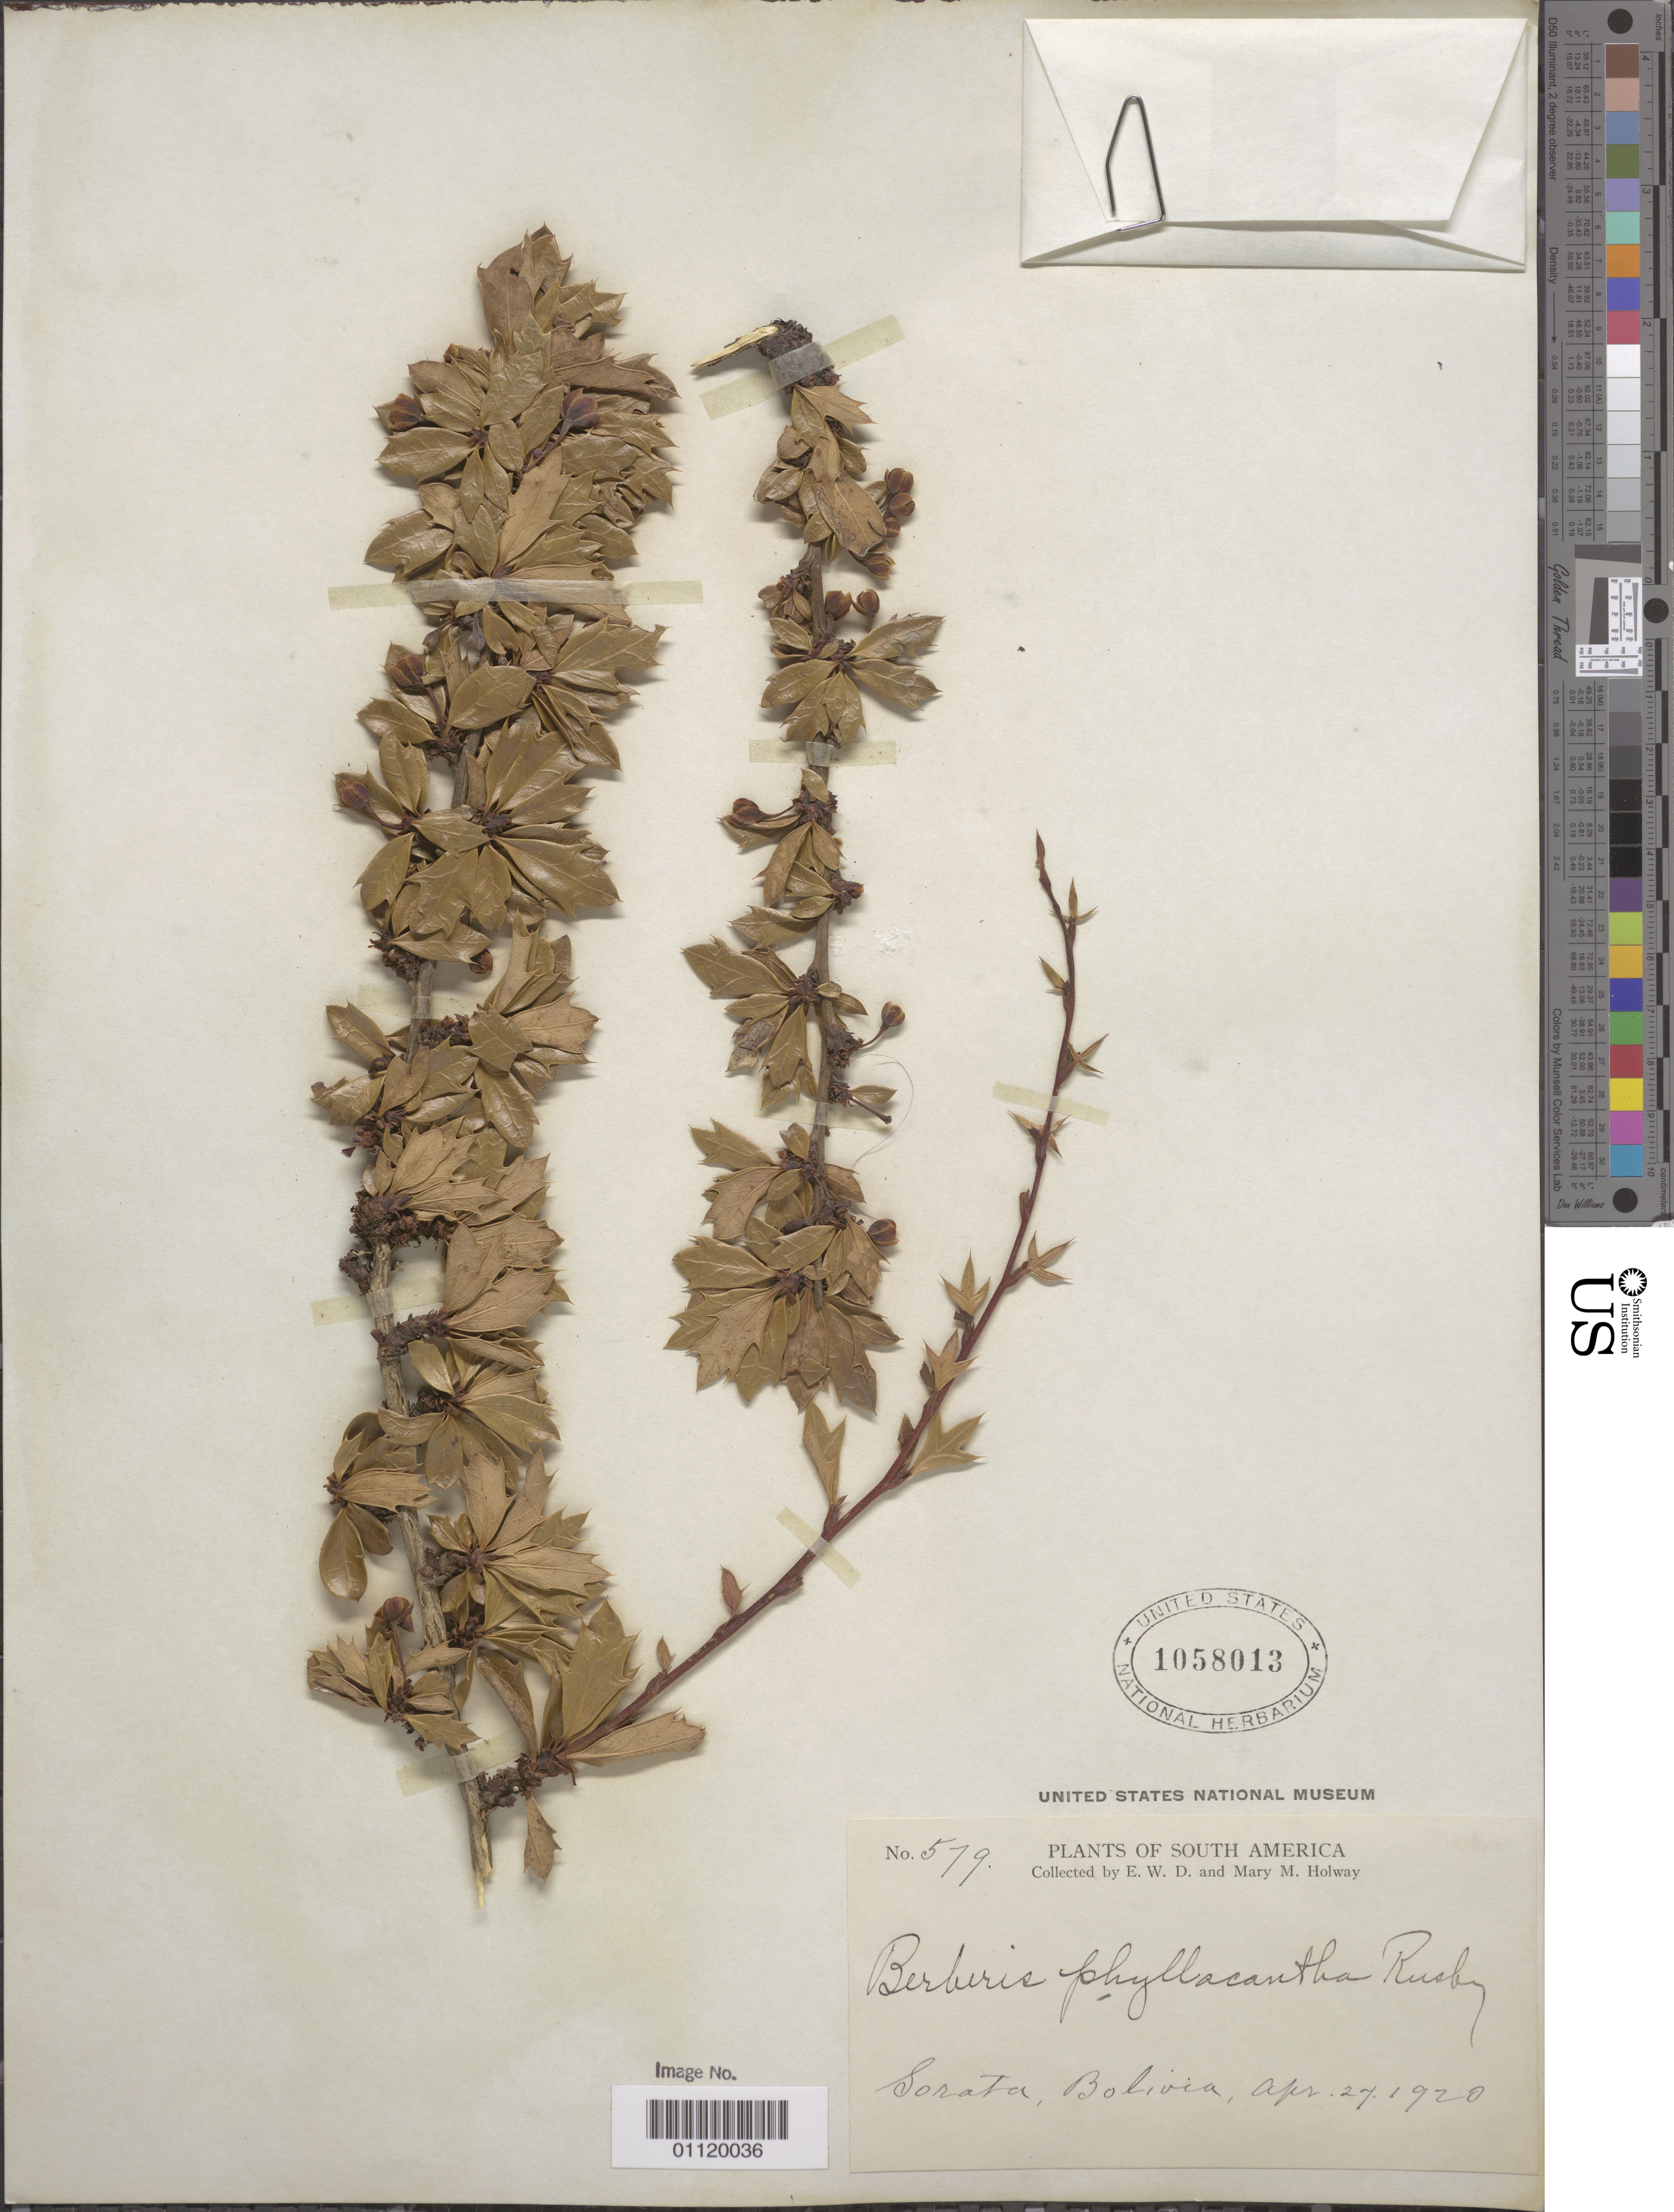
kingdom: Plantae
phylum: Tracheophyta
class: Magnoliopsida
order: Ranunculales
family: Berberidaceae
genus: Berberis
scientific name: Berberis phyllacantha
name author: Rusby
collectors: E. W. D. Holway & M. M. Holway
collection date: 1920-04-27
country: Bolivia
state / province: La Paz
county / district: Larecaja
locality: Sorata.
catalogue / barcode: US 1058013